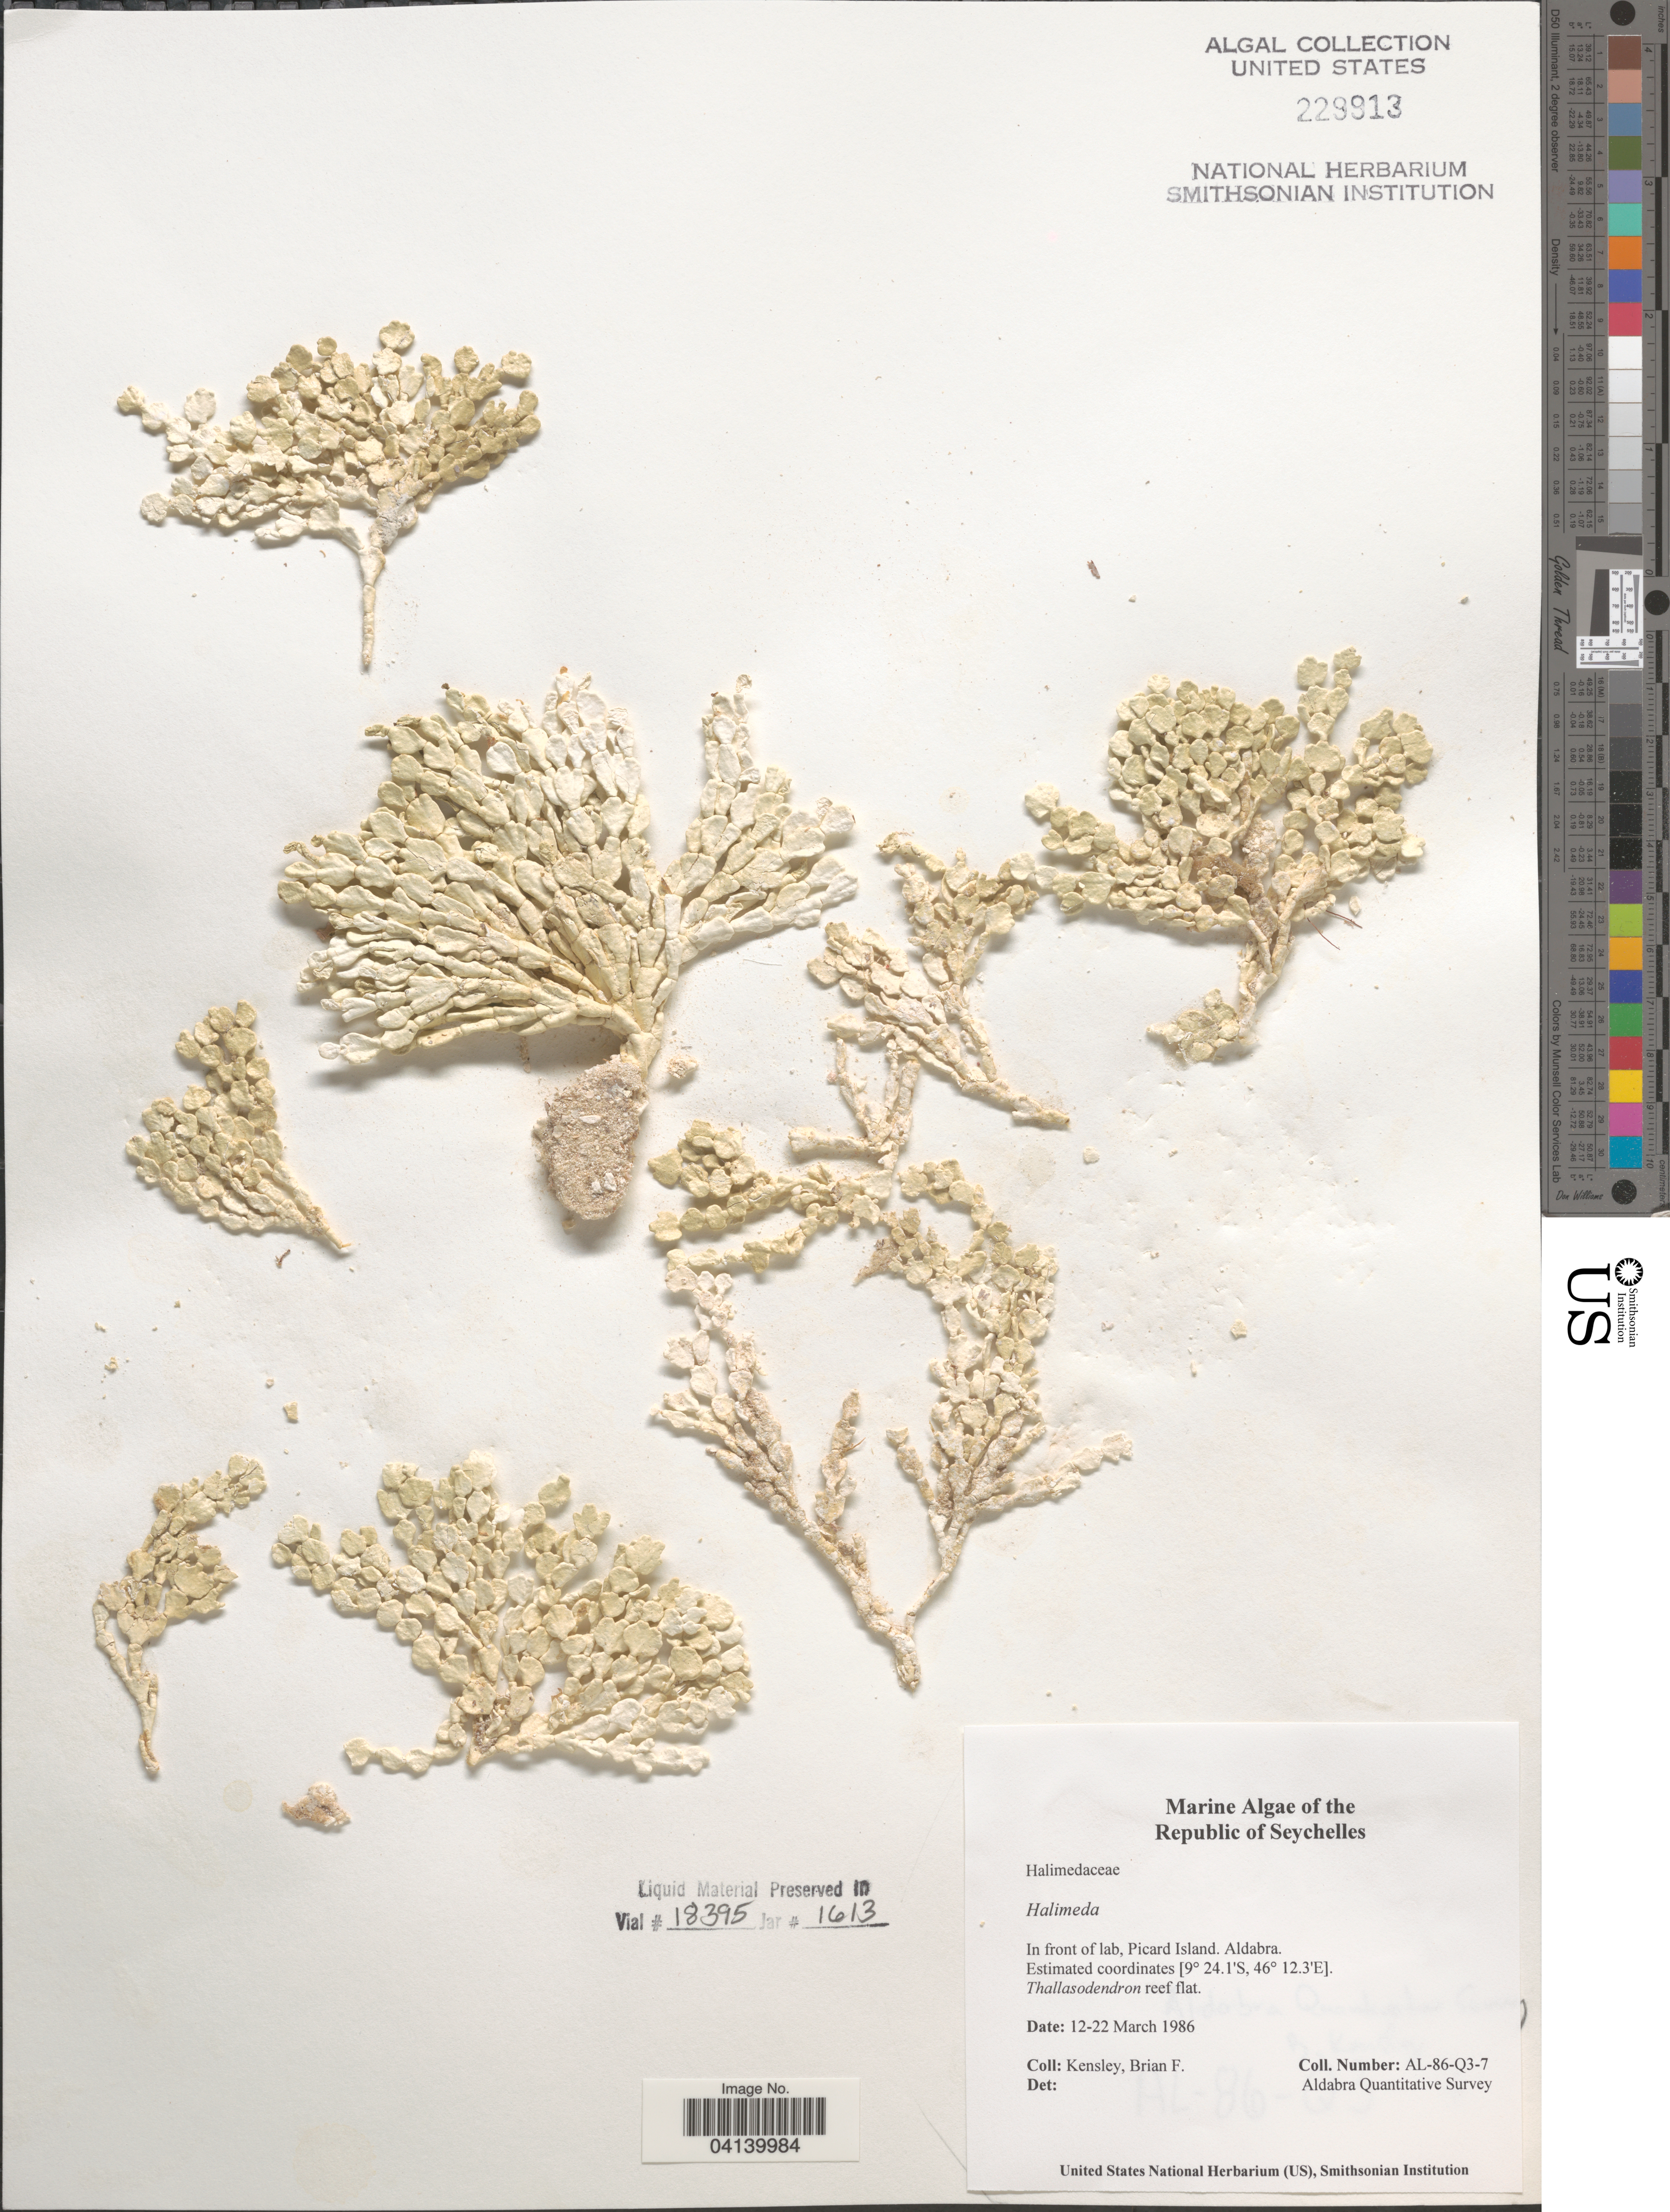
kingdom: Plantae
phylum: Chlorophyta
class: Ulvophyceae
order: Bryopsidales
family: Halimedaceae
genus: Halimeda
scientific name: Halimeda sp.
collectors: B. Kensley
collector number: AL-86-Q3-7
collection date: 1986-03-12/1986-03-22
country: Seychelles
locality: Republic of Seychelles. In front of lab, Picard Island. Aldabra. Aldabra Quantitative Survey.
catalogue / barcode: US 229913